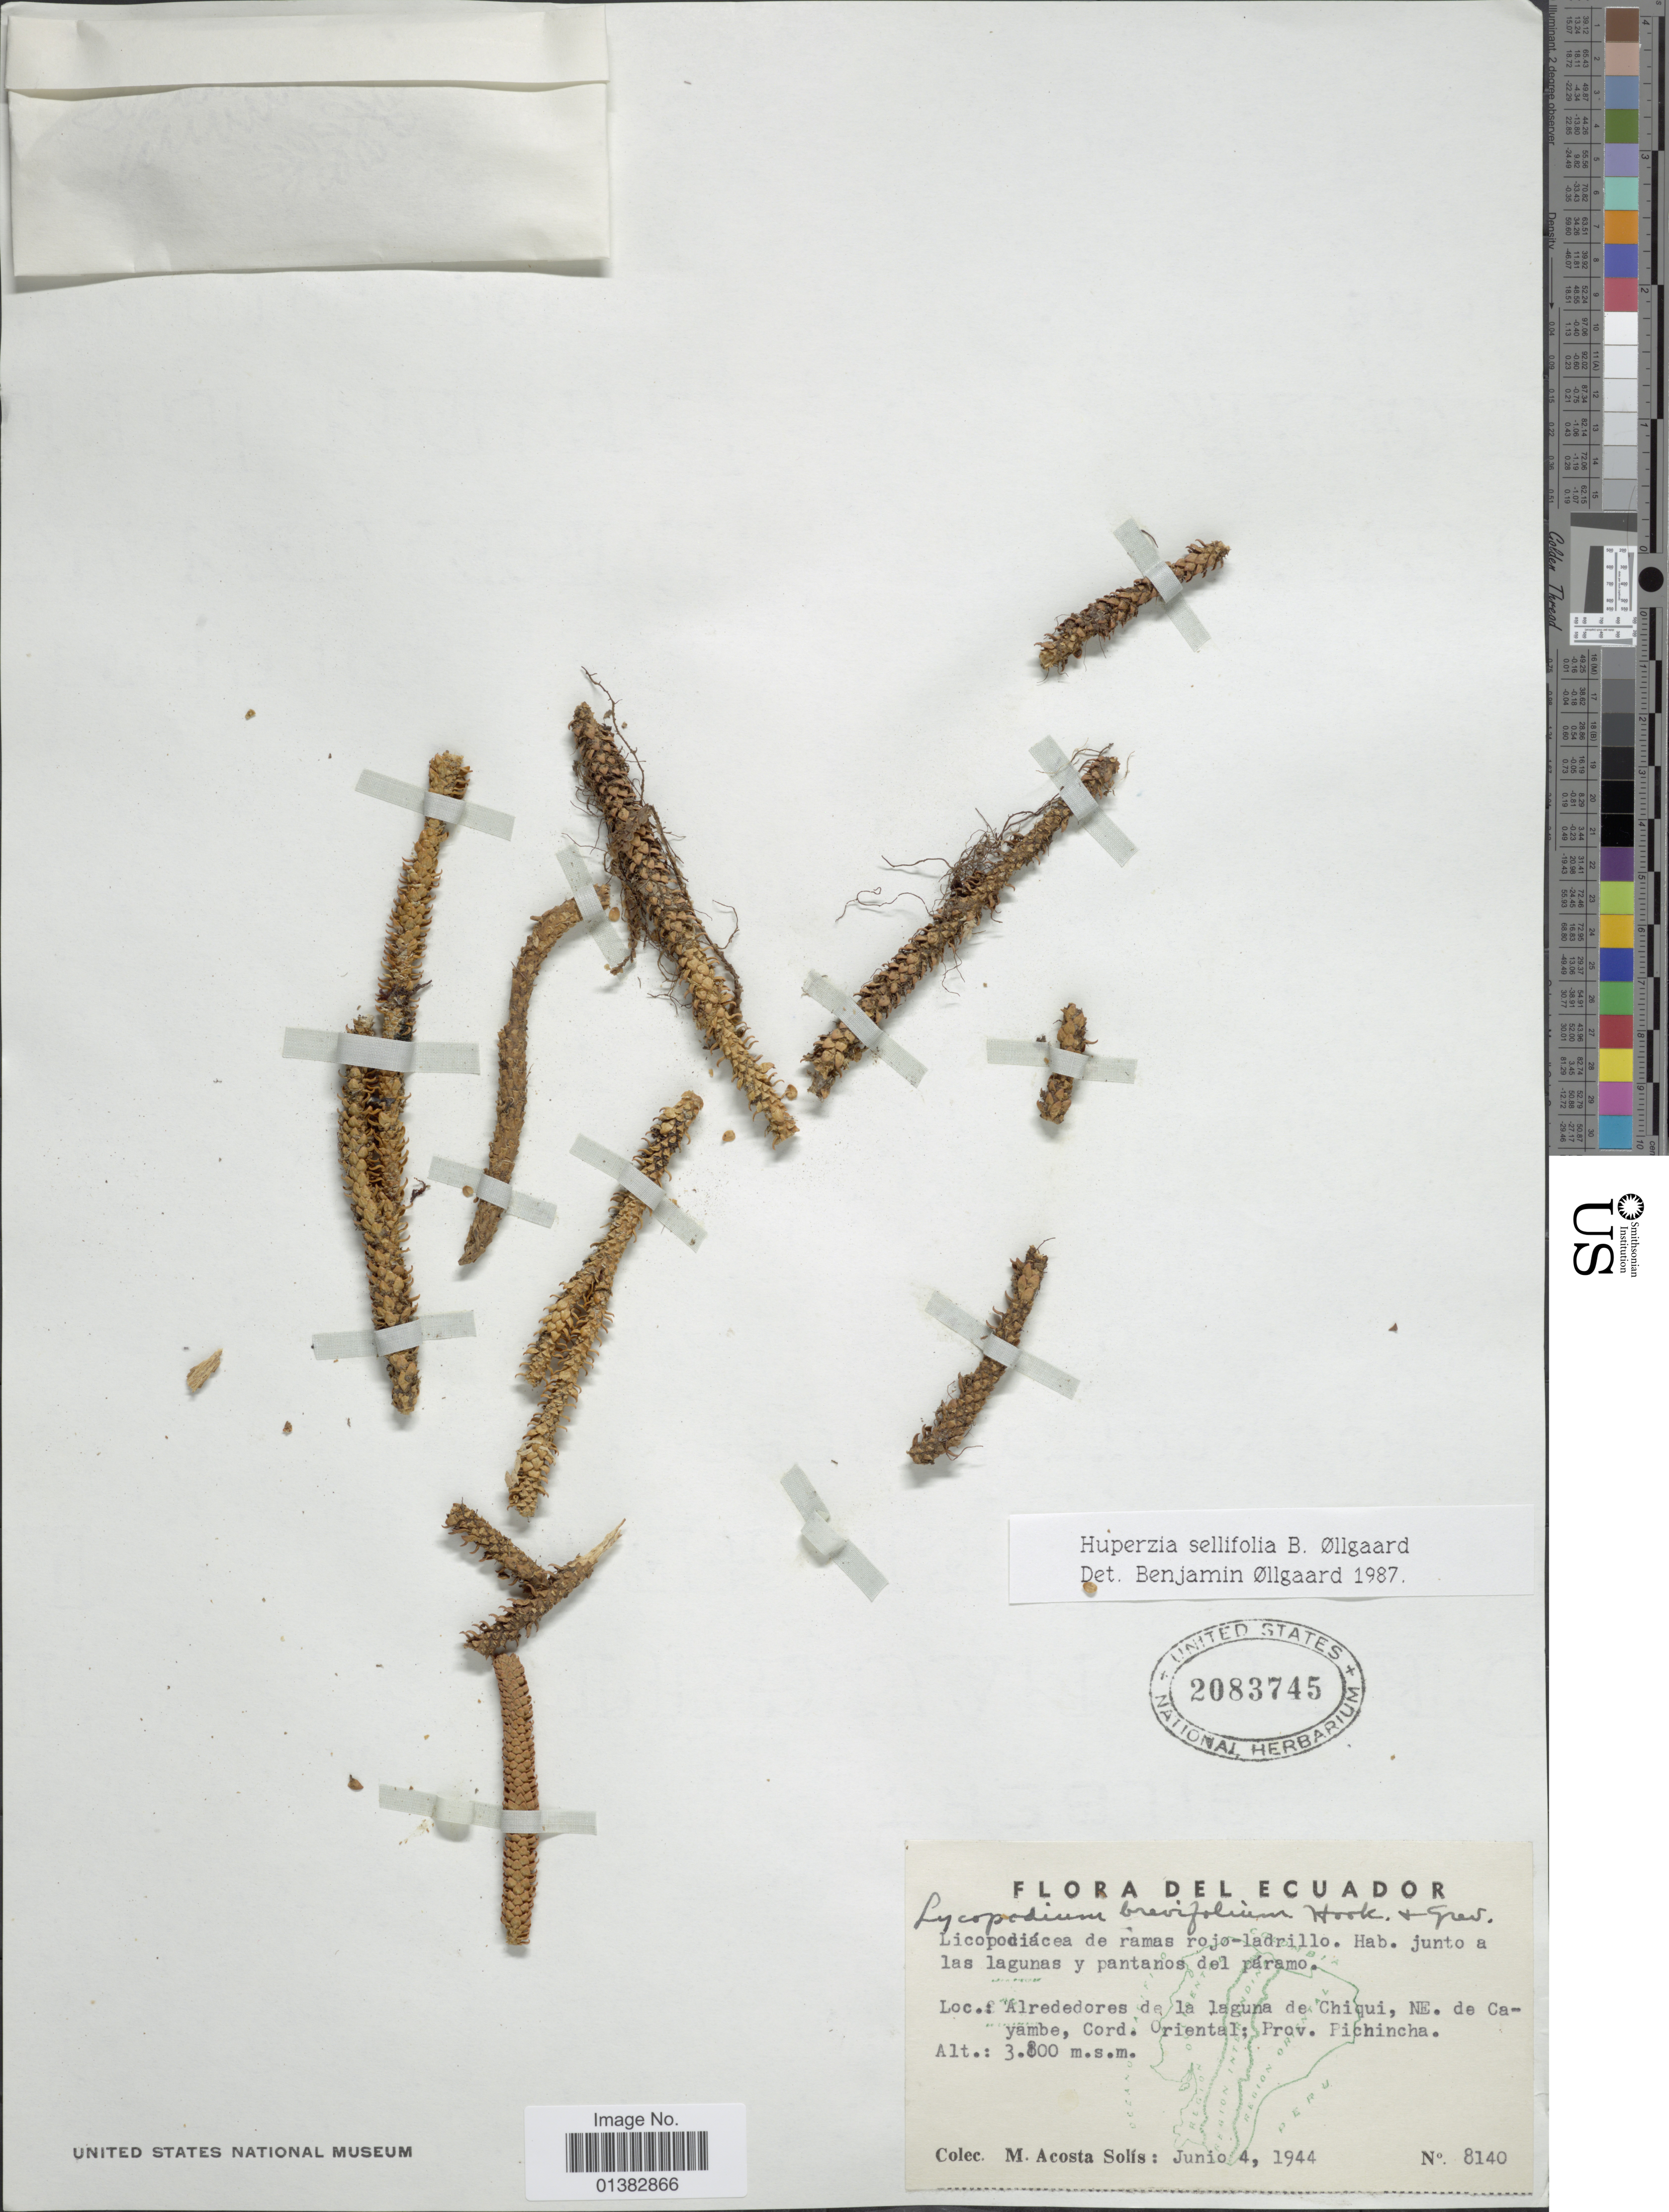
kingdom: Plantae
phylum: Tracheophyta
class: Lycopodiopsida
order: Lycopodiales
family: Lycopodiaceae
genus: Phlegmariurus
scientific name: Phlegmariurus sellifolius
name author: (B. Øllg.) B. Øllg.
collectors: M. Acosta Solis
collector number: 8140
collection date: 1944-06-04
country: Ecuador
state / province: Pichincha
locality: Alrededores de la laguna de Chiqui, NE. de Cayambe, Cord. Oriental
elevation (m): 3800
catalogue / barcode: US 2083745